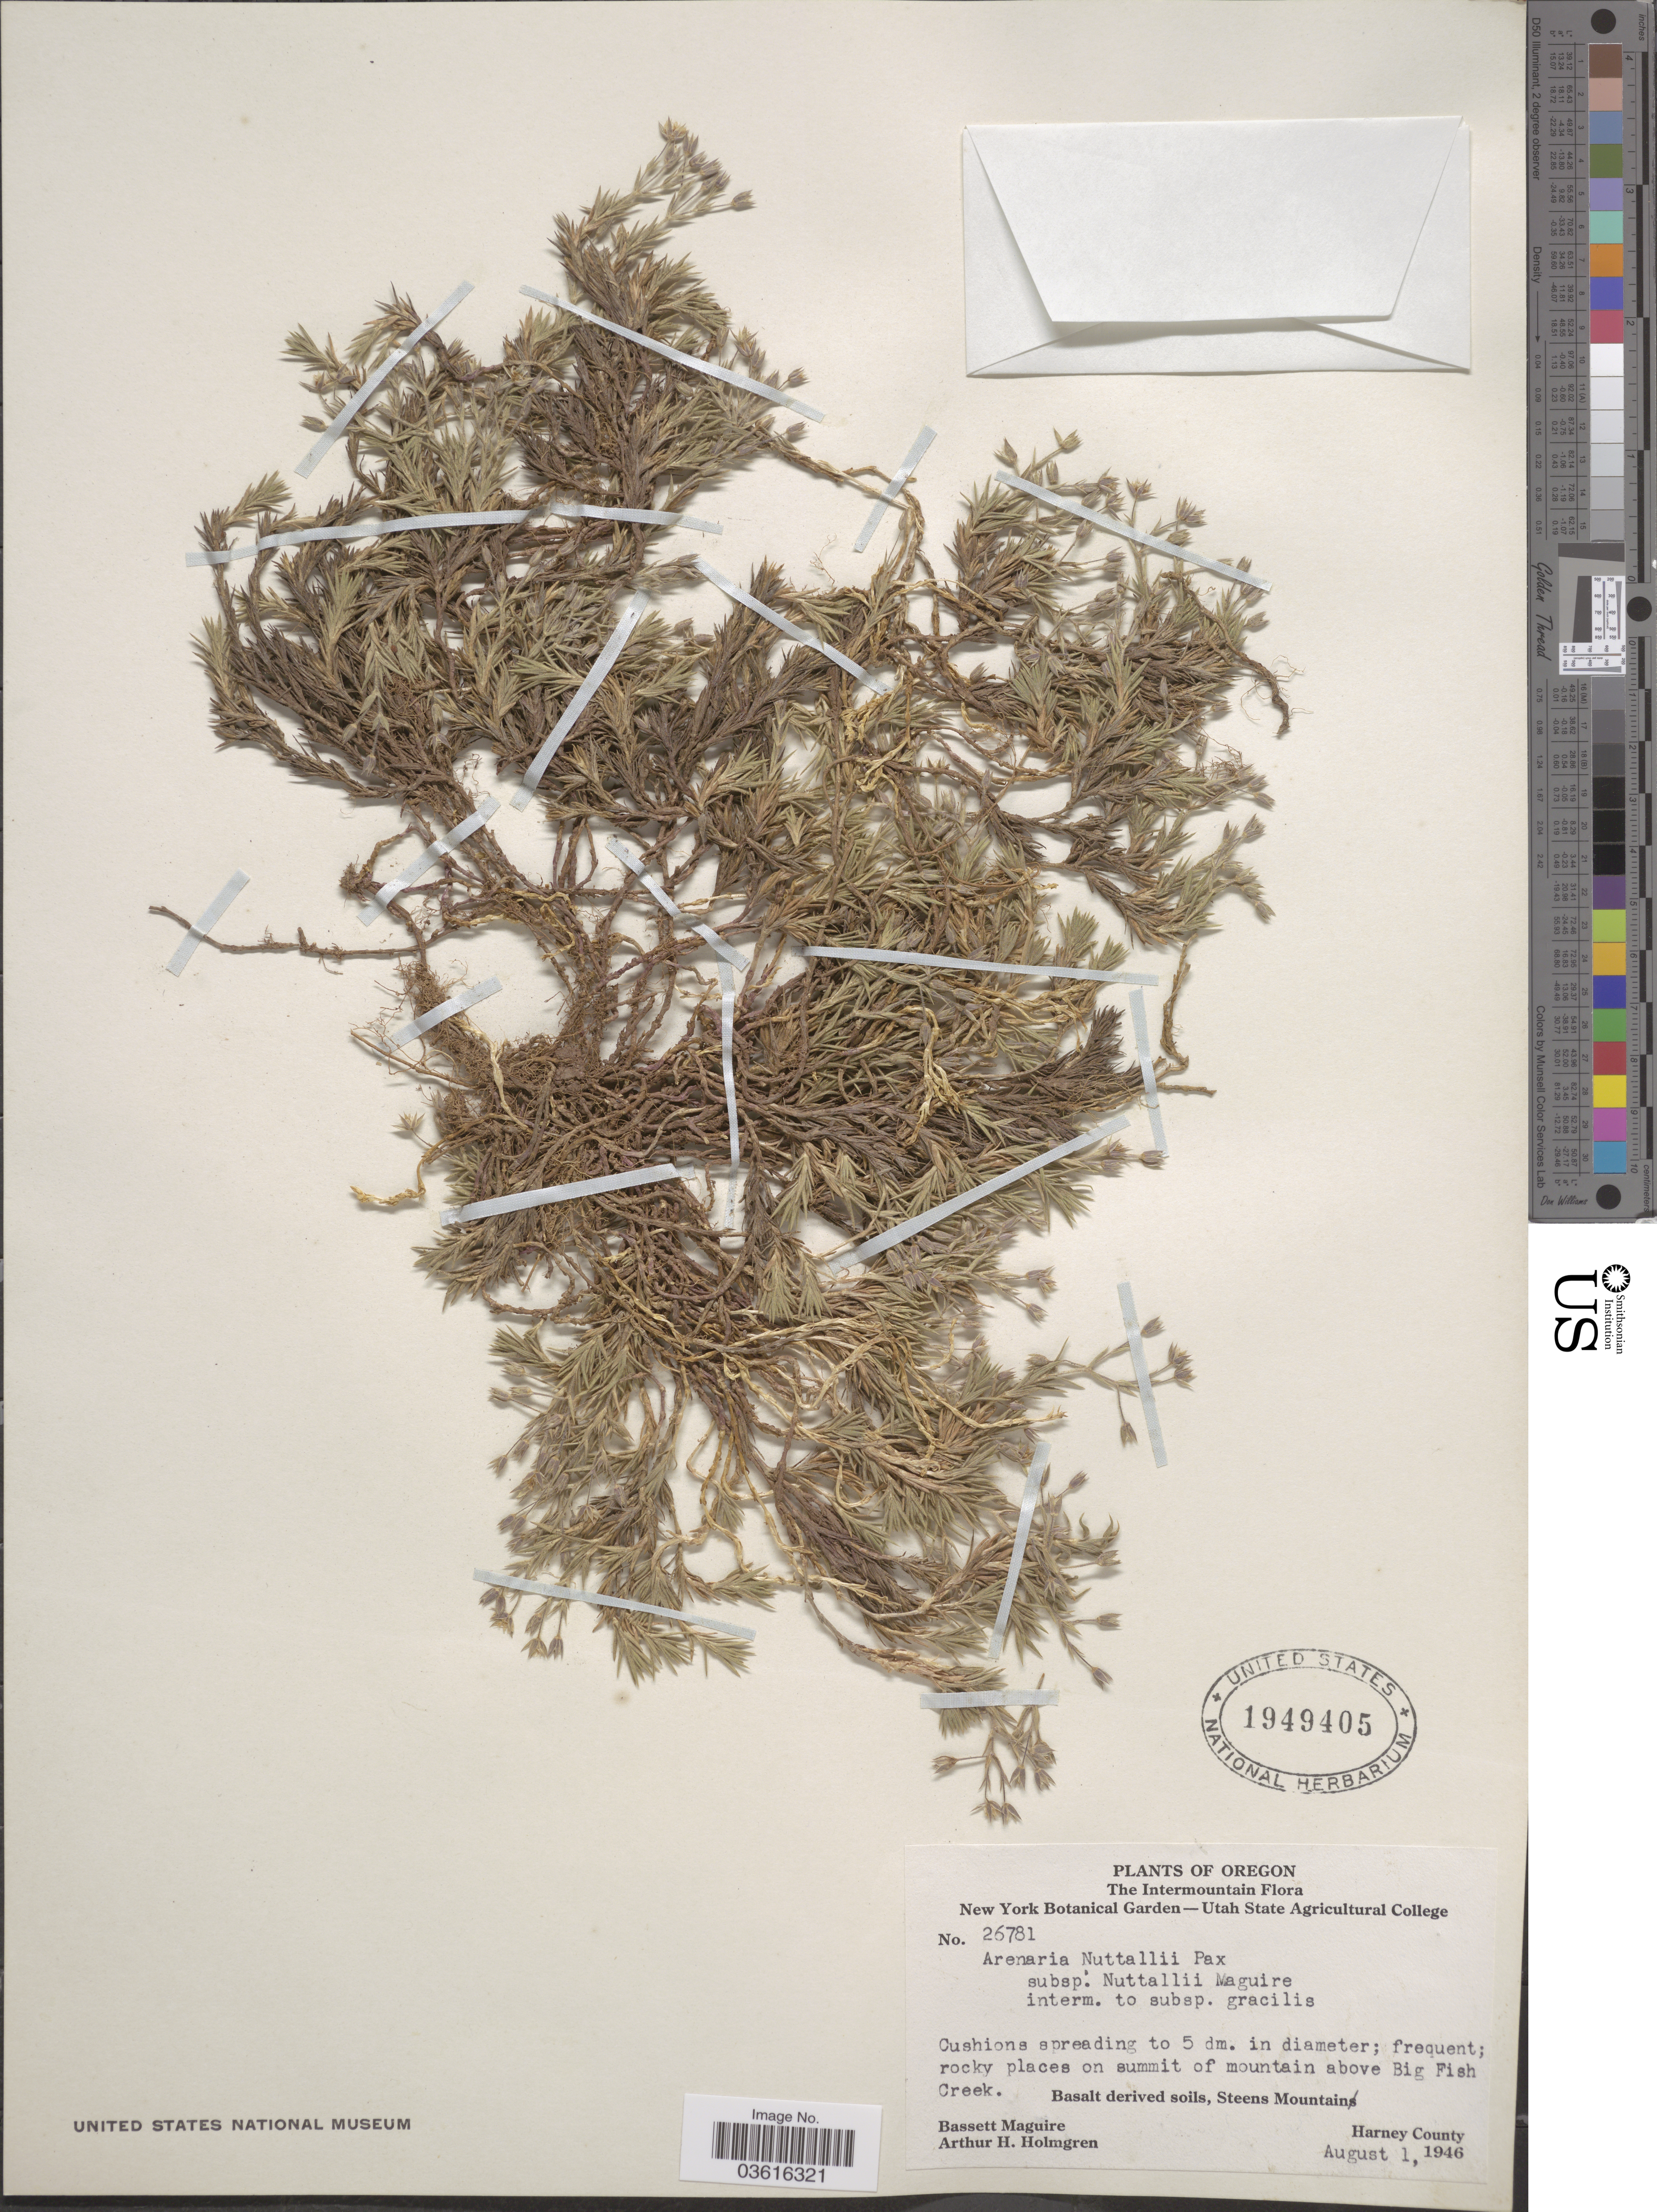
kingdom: Plantae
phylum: Tracheophyta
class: Magnoliopsida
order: Caryophyllales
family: Caryophyllaceae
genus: Minuartia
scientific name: Minuartia nuttallii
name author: (Pax) Briq.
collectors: B. Maguire & A. H. Holmgren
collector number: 26781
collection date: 1946-08-01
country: United States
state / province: Oregon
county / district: Harney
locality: The Intermountain. Rocky places on summit of mountain above Big Fish Creek. Basalt derives soils, Steens Mountain. Harney County.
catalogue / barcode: US 1949405